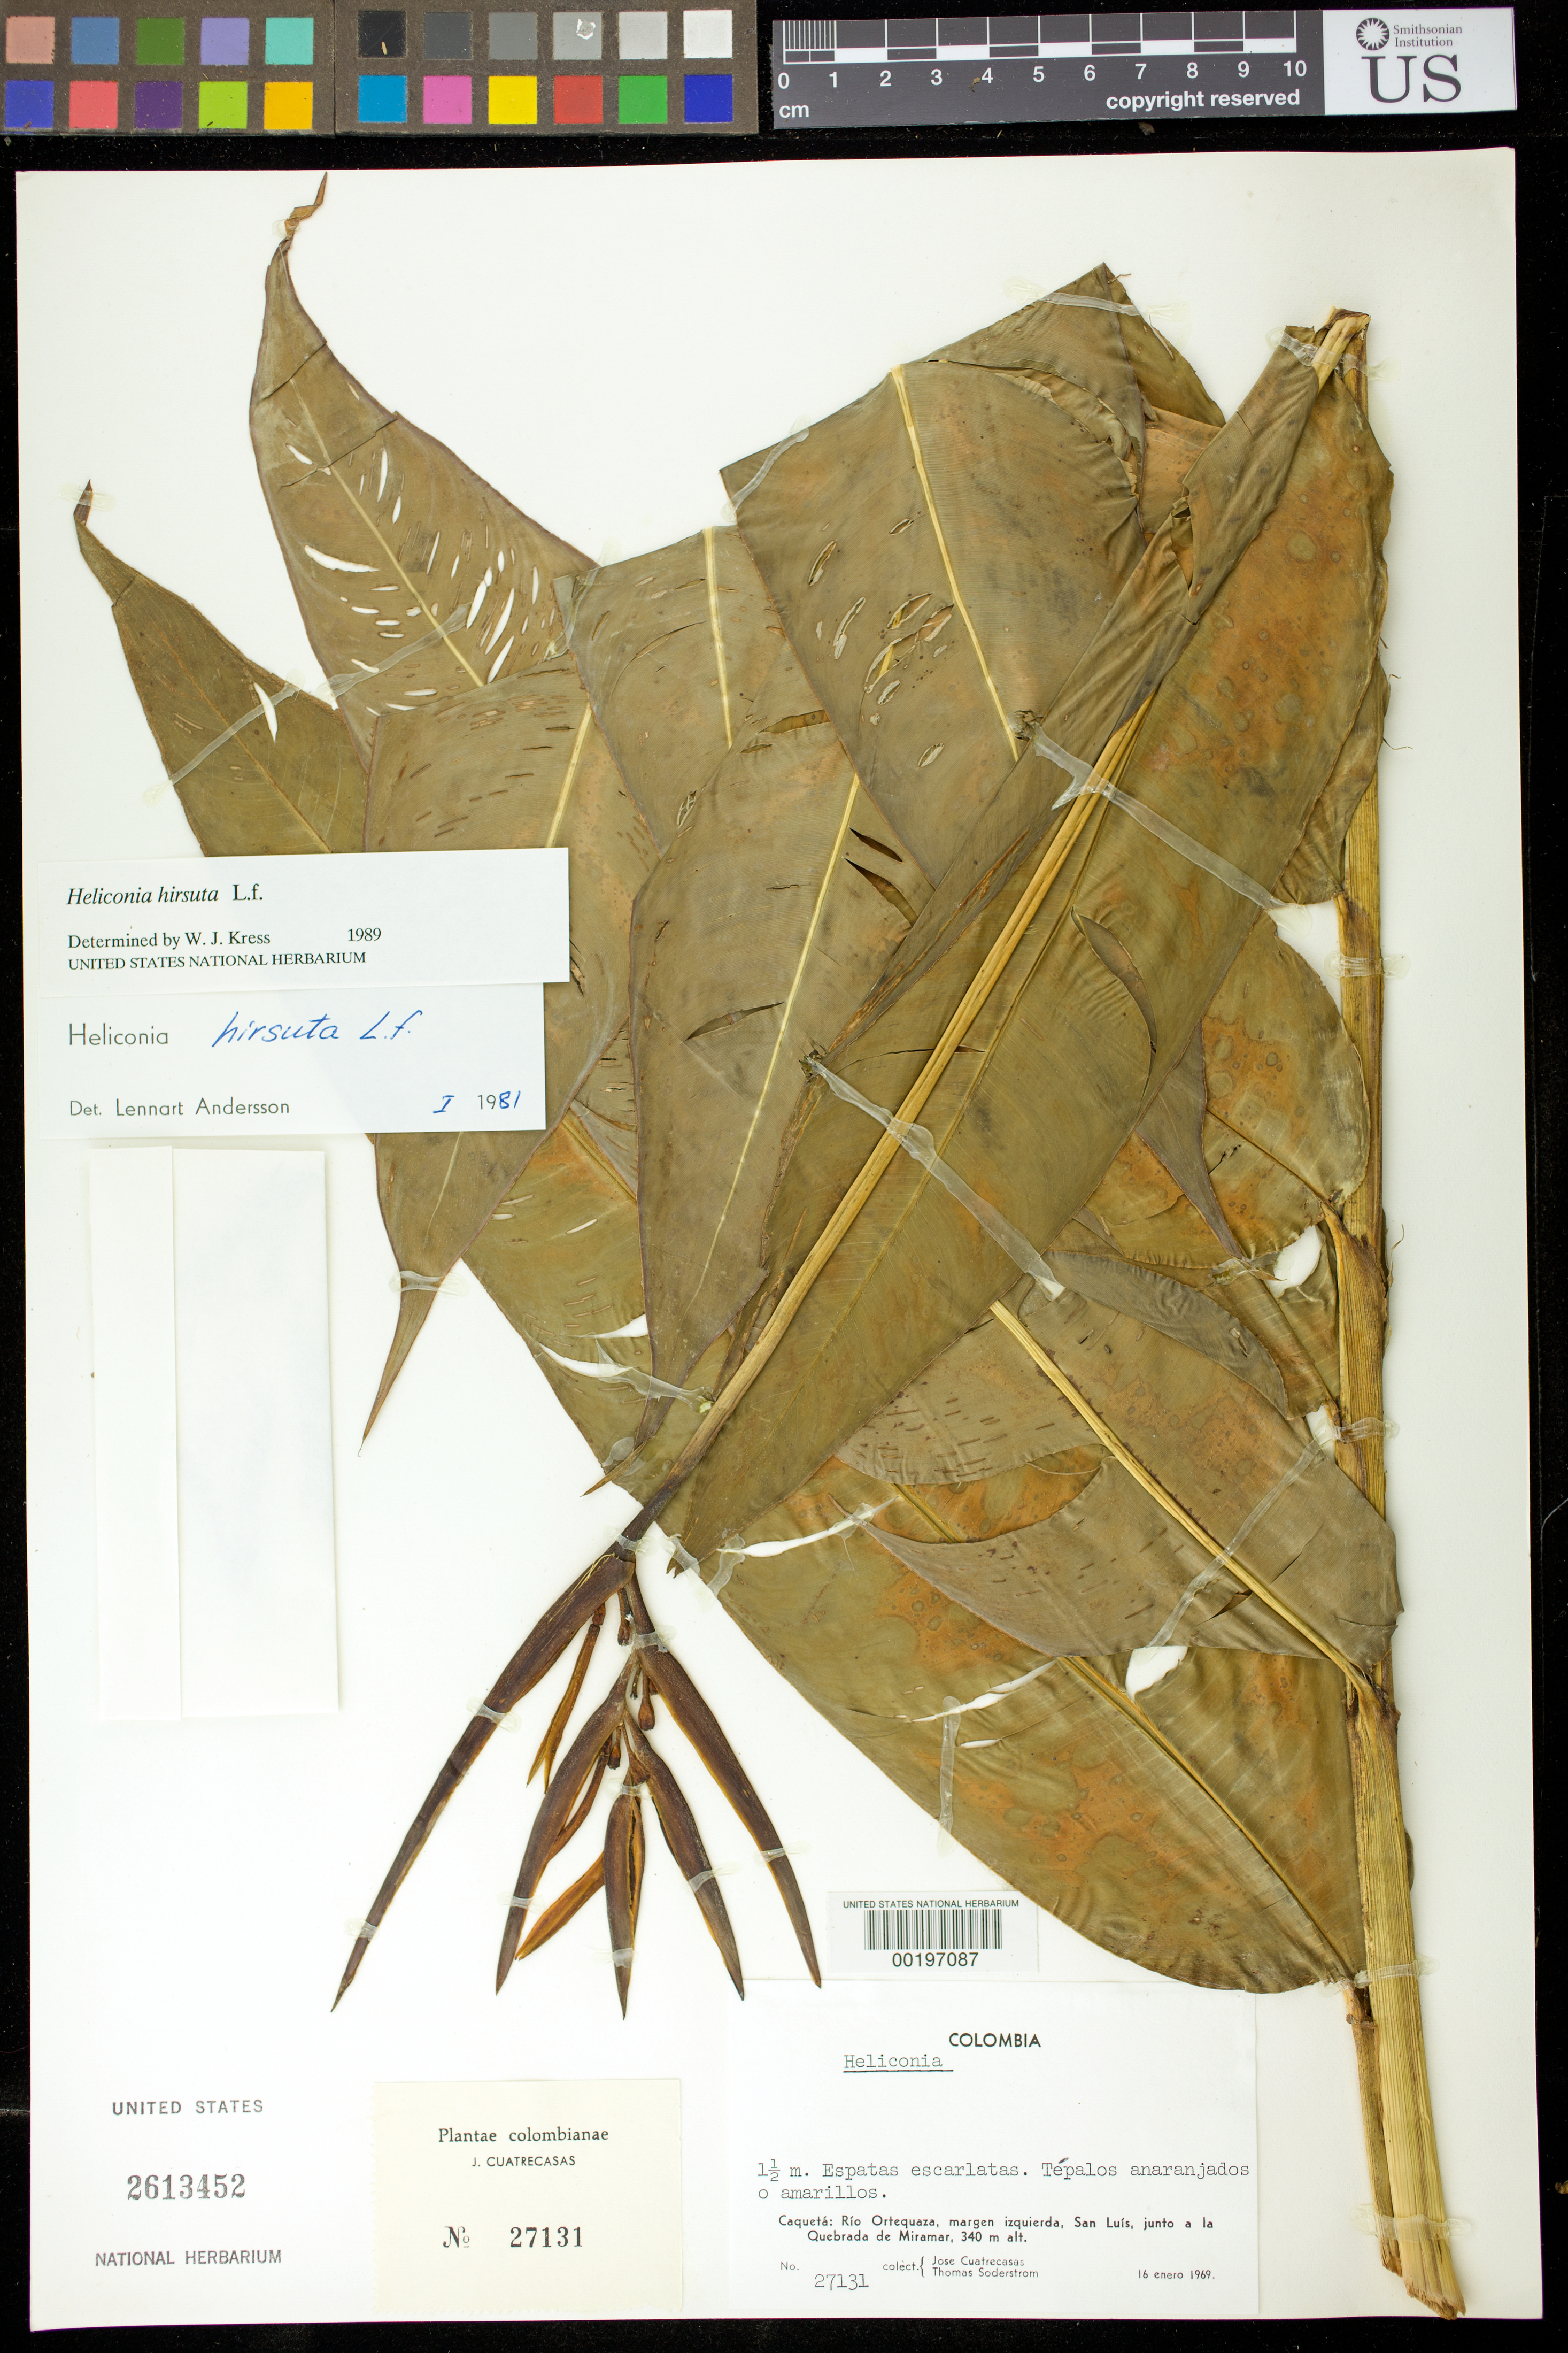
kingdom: Plantae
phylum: Tracheophyta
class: Liliopsida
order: Zingiberales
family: Heliconiaceae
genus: Heliconia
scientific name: Heliconia hirsuta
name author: L. f.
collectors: J. Cuatrecasas & T. R. Soderstrom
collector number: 27131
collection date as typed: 16 Jan 1969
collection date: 1969-01-16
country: Colombia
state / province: Caquetá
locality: Rio Ortequaza, left bank, San Luis, close to la Quebrada de Miramar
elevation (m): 340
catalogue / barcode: US 2613452